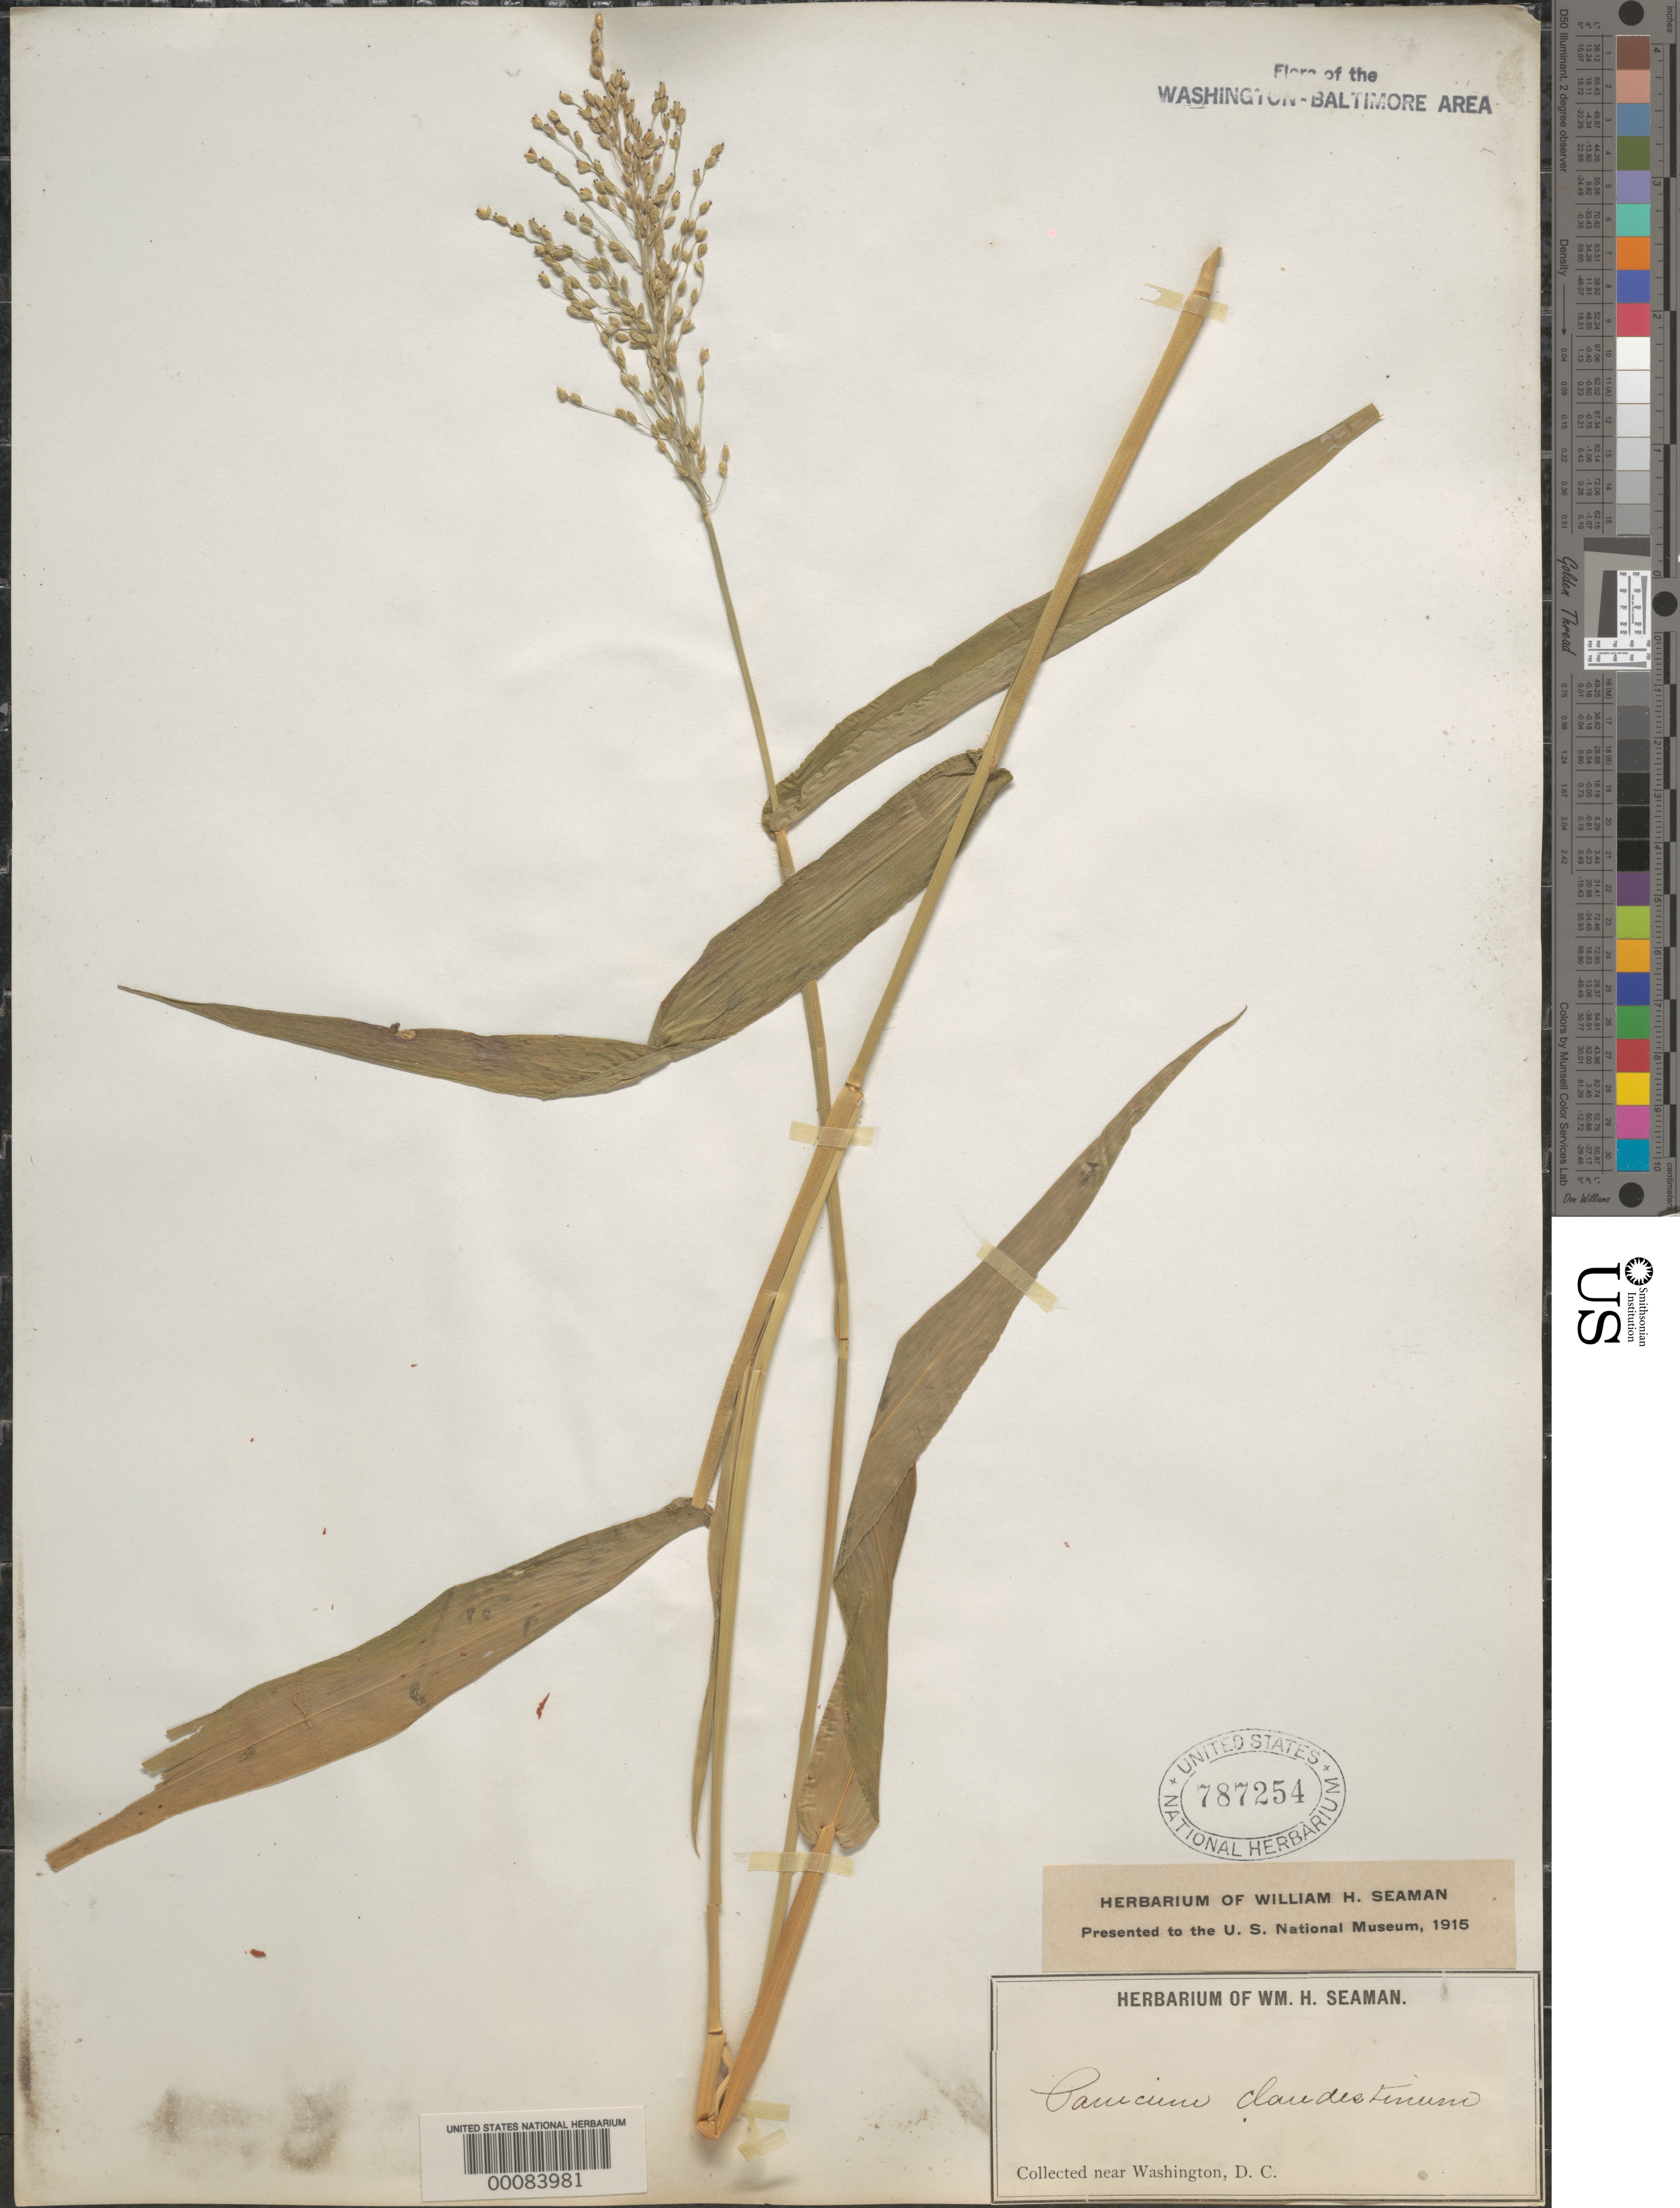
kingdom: Plantae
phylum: Tracheophyta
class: Liliopsida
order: Poales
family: Poaceae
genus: Dichanthelium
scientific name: Dichanthelium clandestinum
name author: (L.) Gould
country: United States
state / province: District of Columbia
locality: Vicinity of DC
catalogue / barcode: US 787254